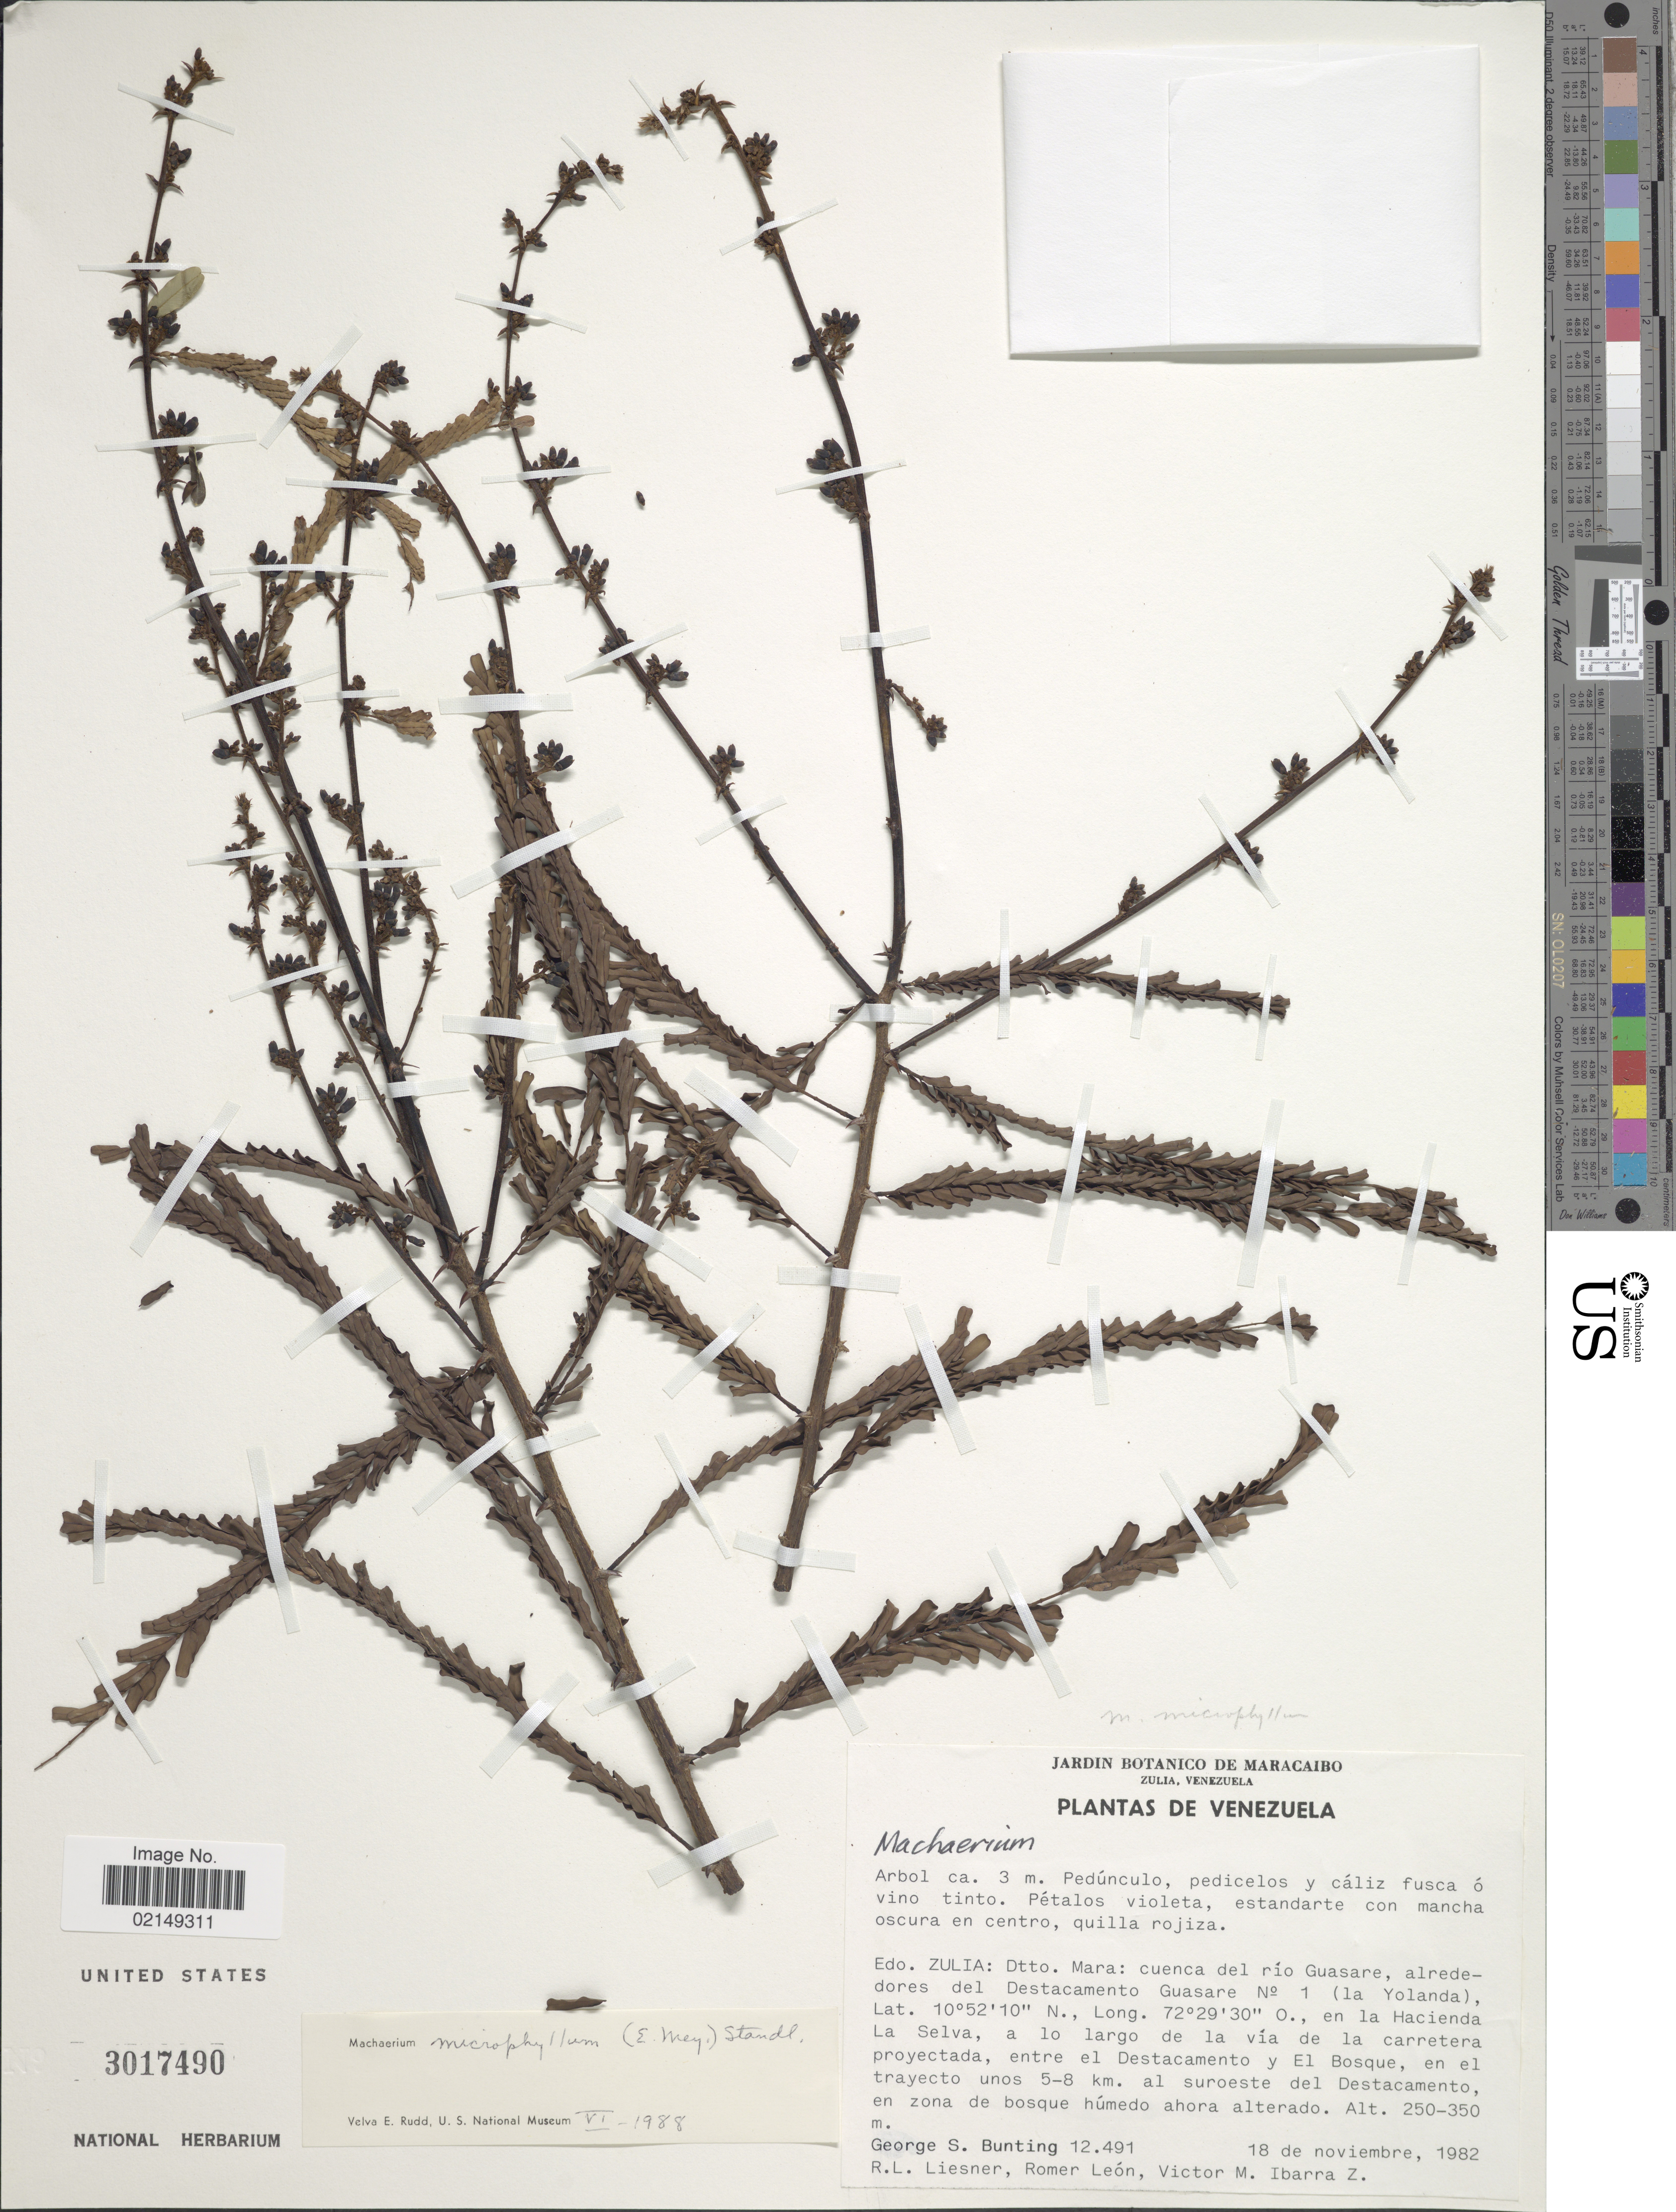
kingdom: Plantae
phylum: Tracheophyta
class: Magnoliopsida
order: Fabales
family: Fabaceae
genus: Machaerium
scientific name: Machaerium microphyllum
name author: Standl.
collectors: G. S. Bunting, R. L. Liesner, R. León & V. Ibarra Z.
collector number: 12491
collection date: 1982-11-18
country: Venezuela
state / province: Zulia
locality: Dtto. Mara: cuenca del rio Guasare, alrededores del Destacamento Gusare No. 1 (la Yolanda) en la Hacienda La Selva, alo largo de la via de la carretera proyectada, entre Destacamento y El Bosque, en el trayecto unos 5-8 km. al suroeste del Destacamento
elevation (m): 250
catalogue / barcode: US 3017490